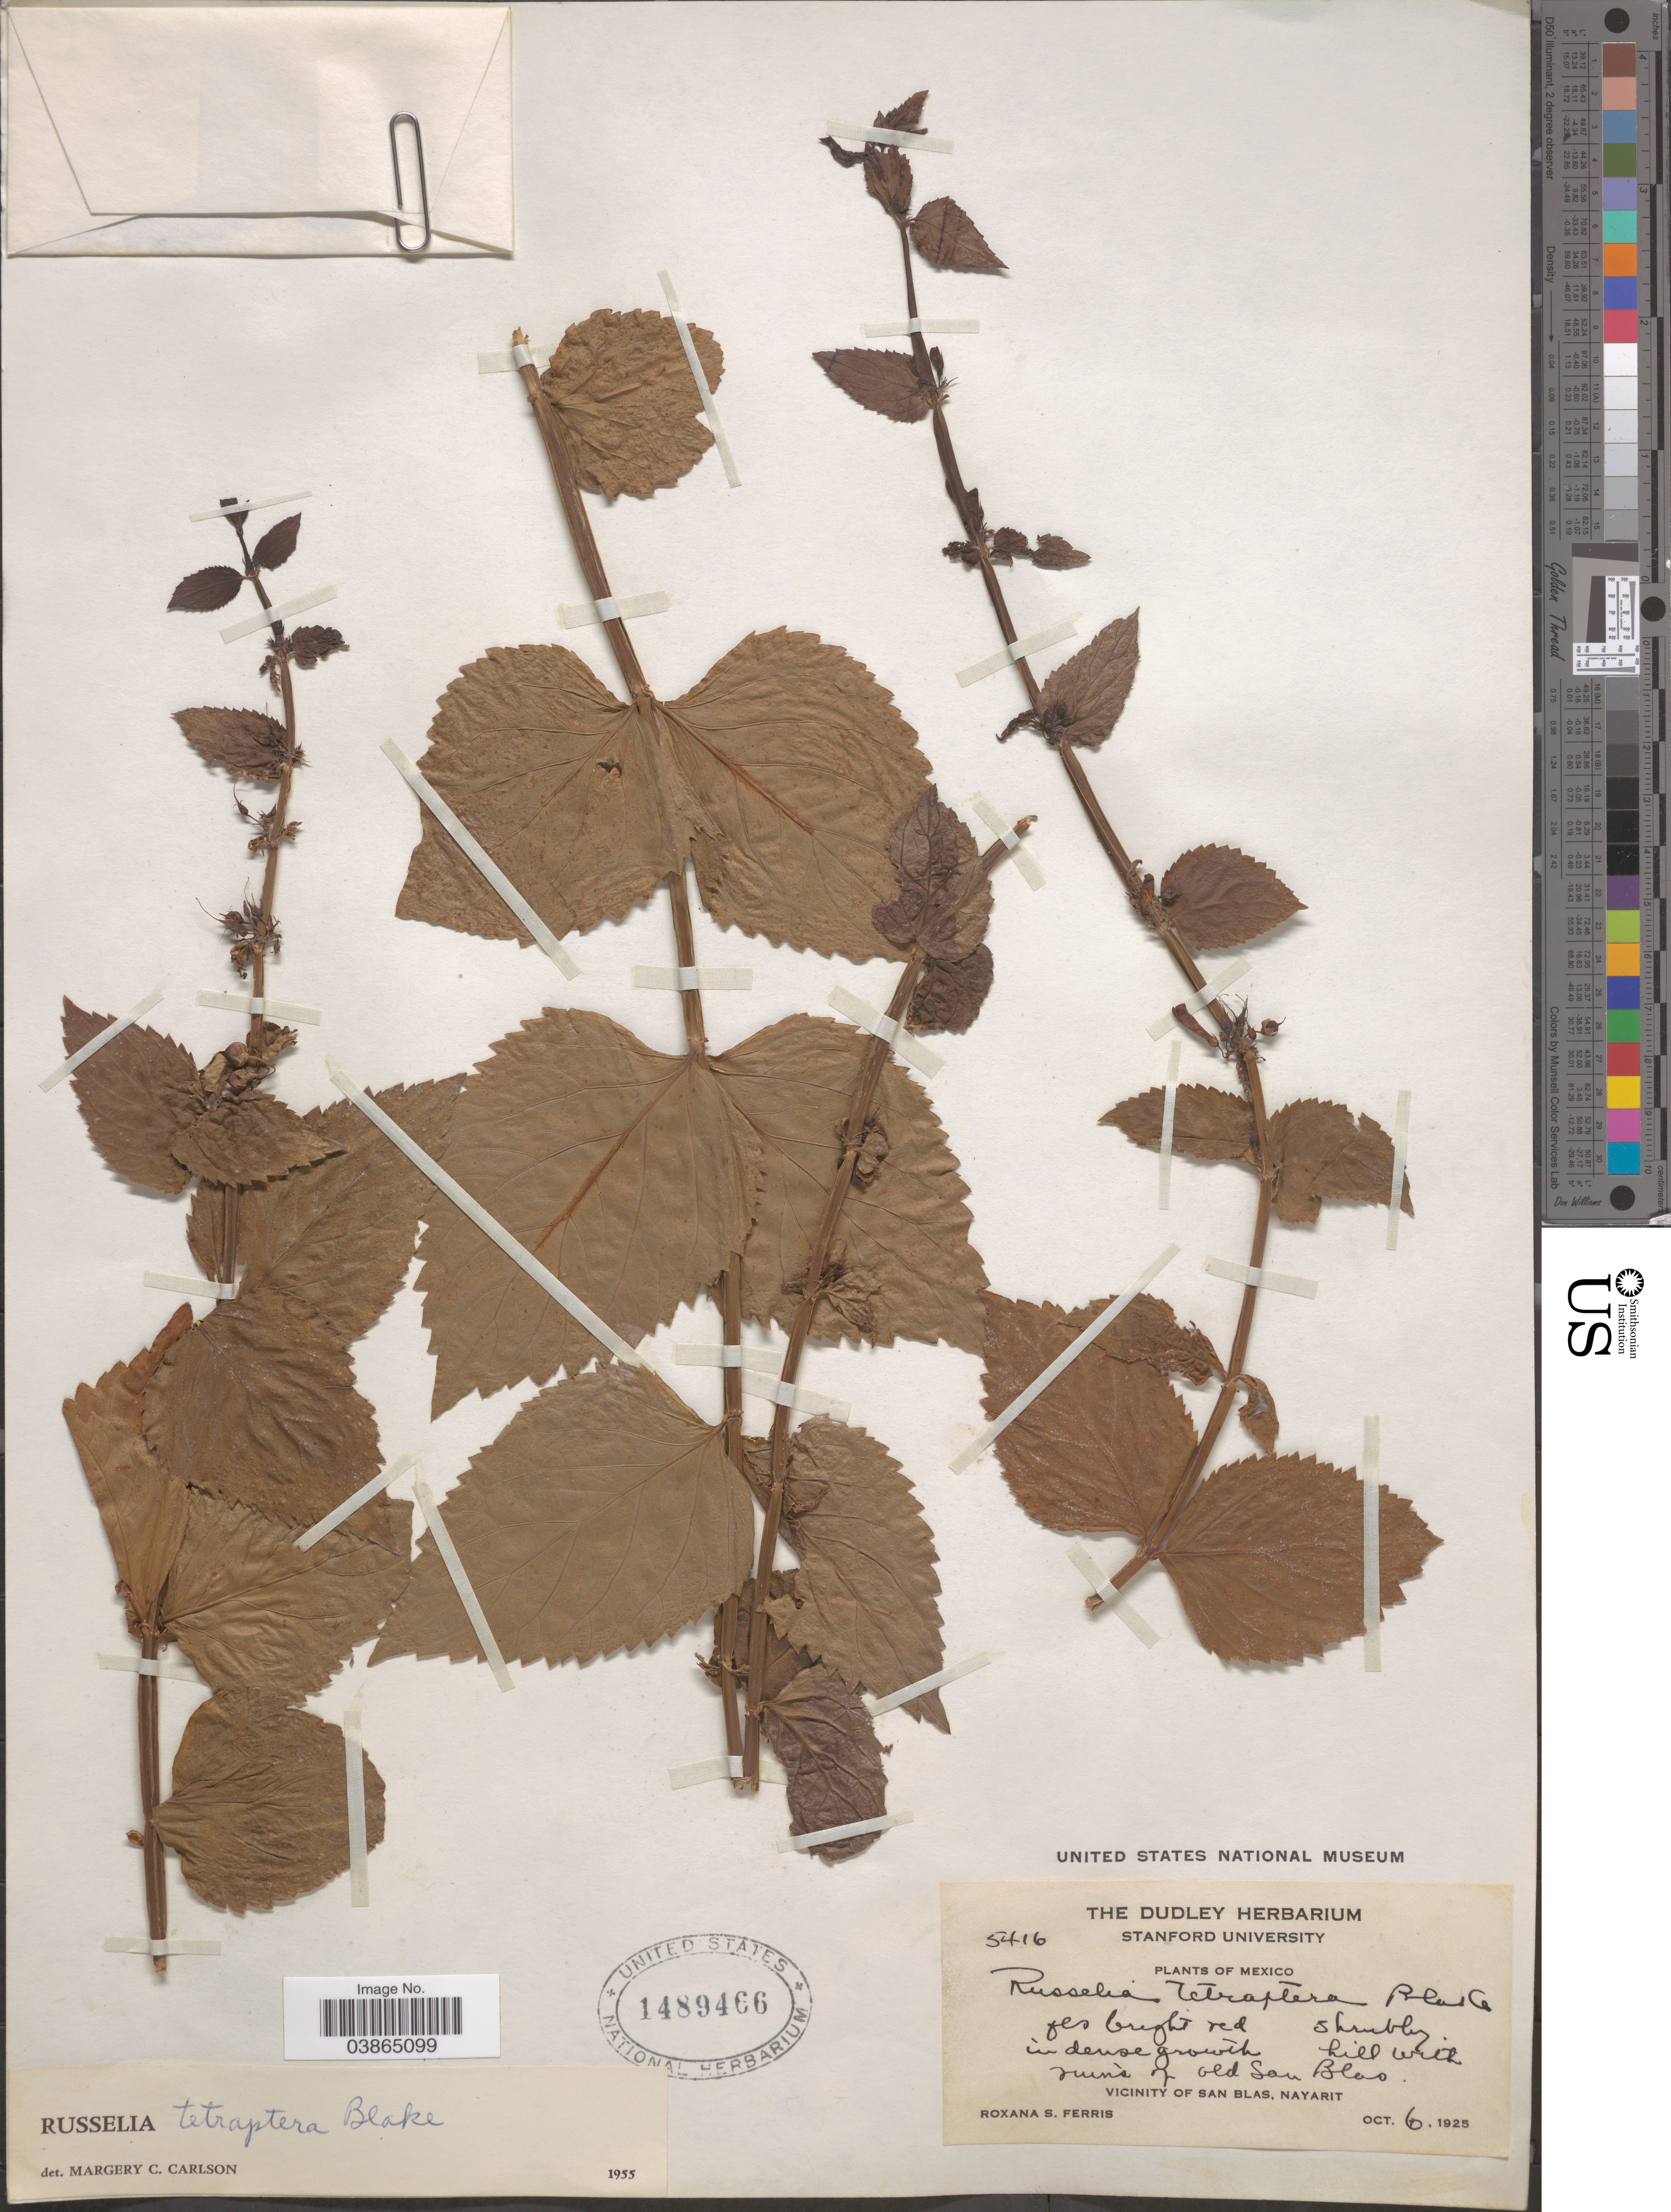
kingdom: Plantae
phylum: Tracheophyta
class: Magnoliopsida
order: Lamiales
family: Plantaginaceae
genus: Russelia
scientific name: Russelia tetraptera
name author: S.F. Blake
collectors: R. S. Ferris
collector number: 5416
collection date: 1925-10-06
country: Mexico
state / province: Nayarit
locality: Hill with ruins of Old San Blas. Vicinity of San Blas.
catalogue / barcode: US 1489466